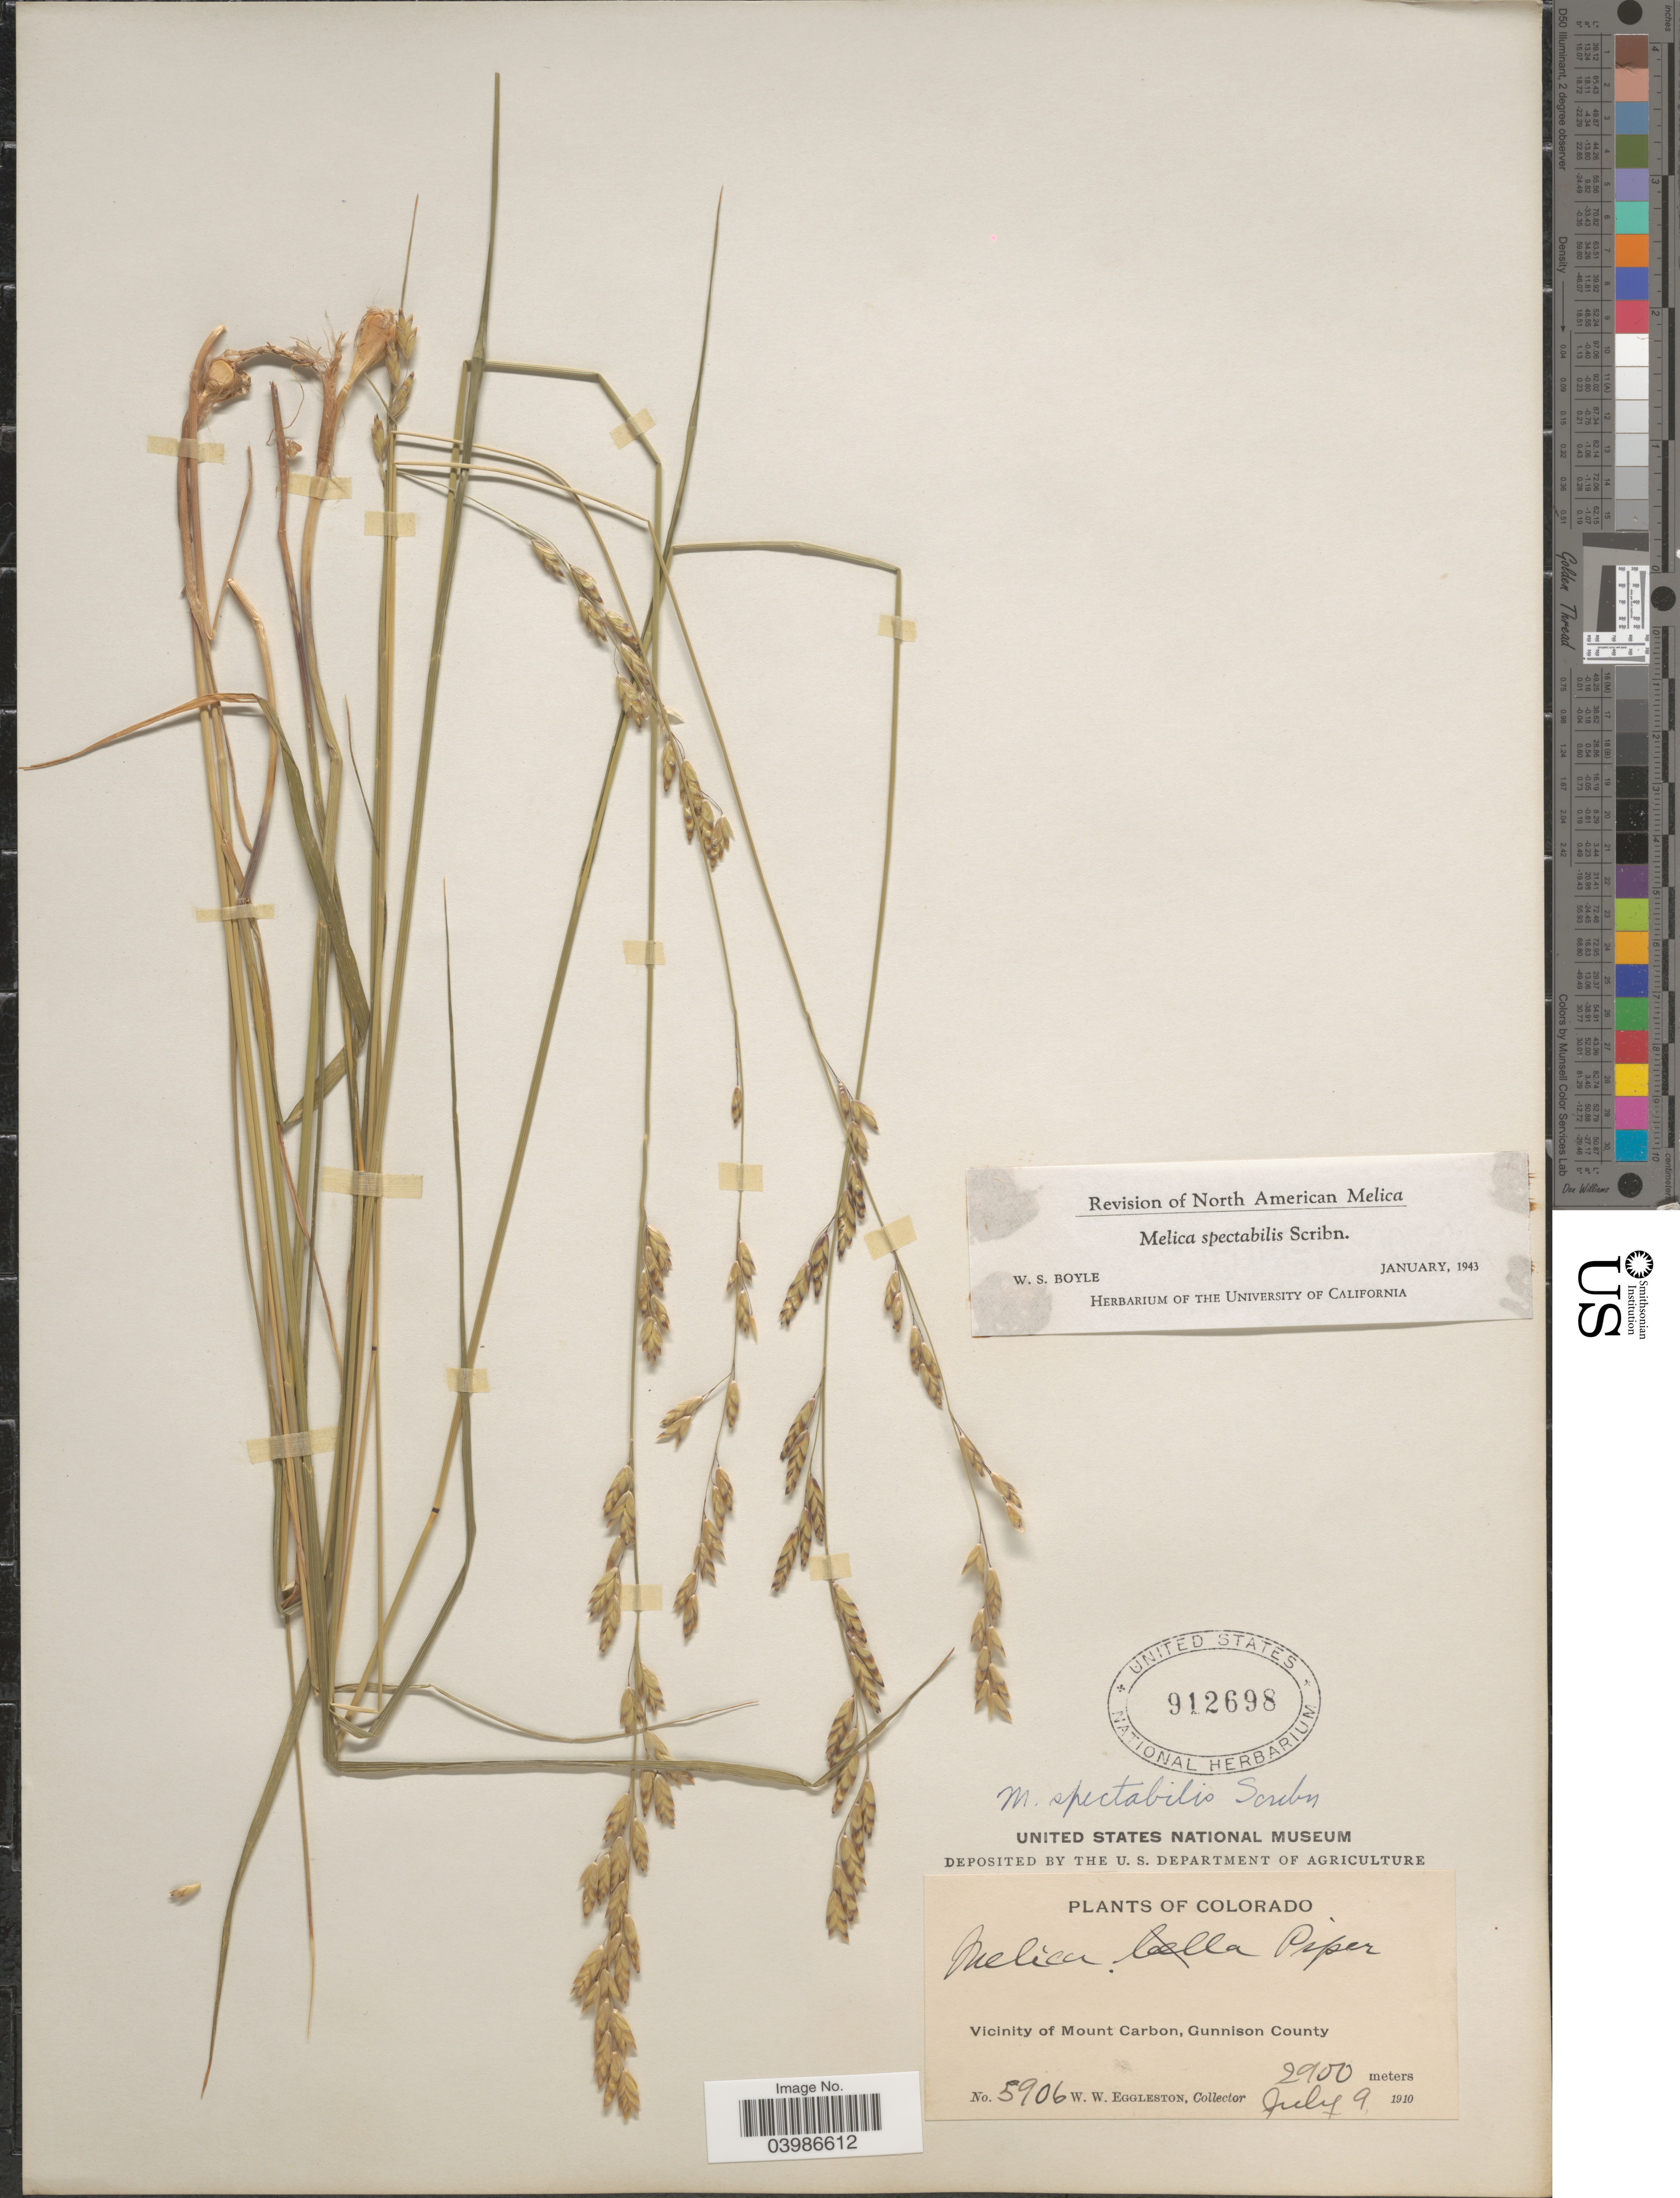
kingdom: Plantae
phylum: Tracheophyta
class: Liliopsida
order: Poales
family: Poaceae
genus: Melica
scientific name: Melica spectabilis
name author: Scribn.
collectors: W. W. Eggleston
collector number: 5906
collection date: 1910-07-09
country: United States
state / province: Colorado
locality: Vicinity of Mount Carbon, Gunnison County.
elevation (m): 2900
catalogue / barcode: US 912698